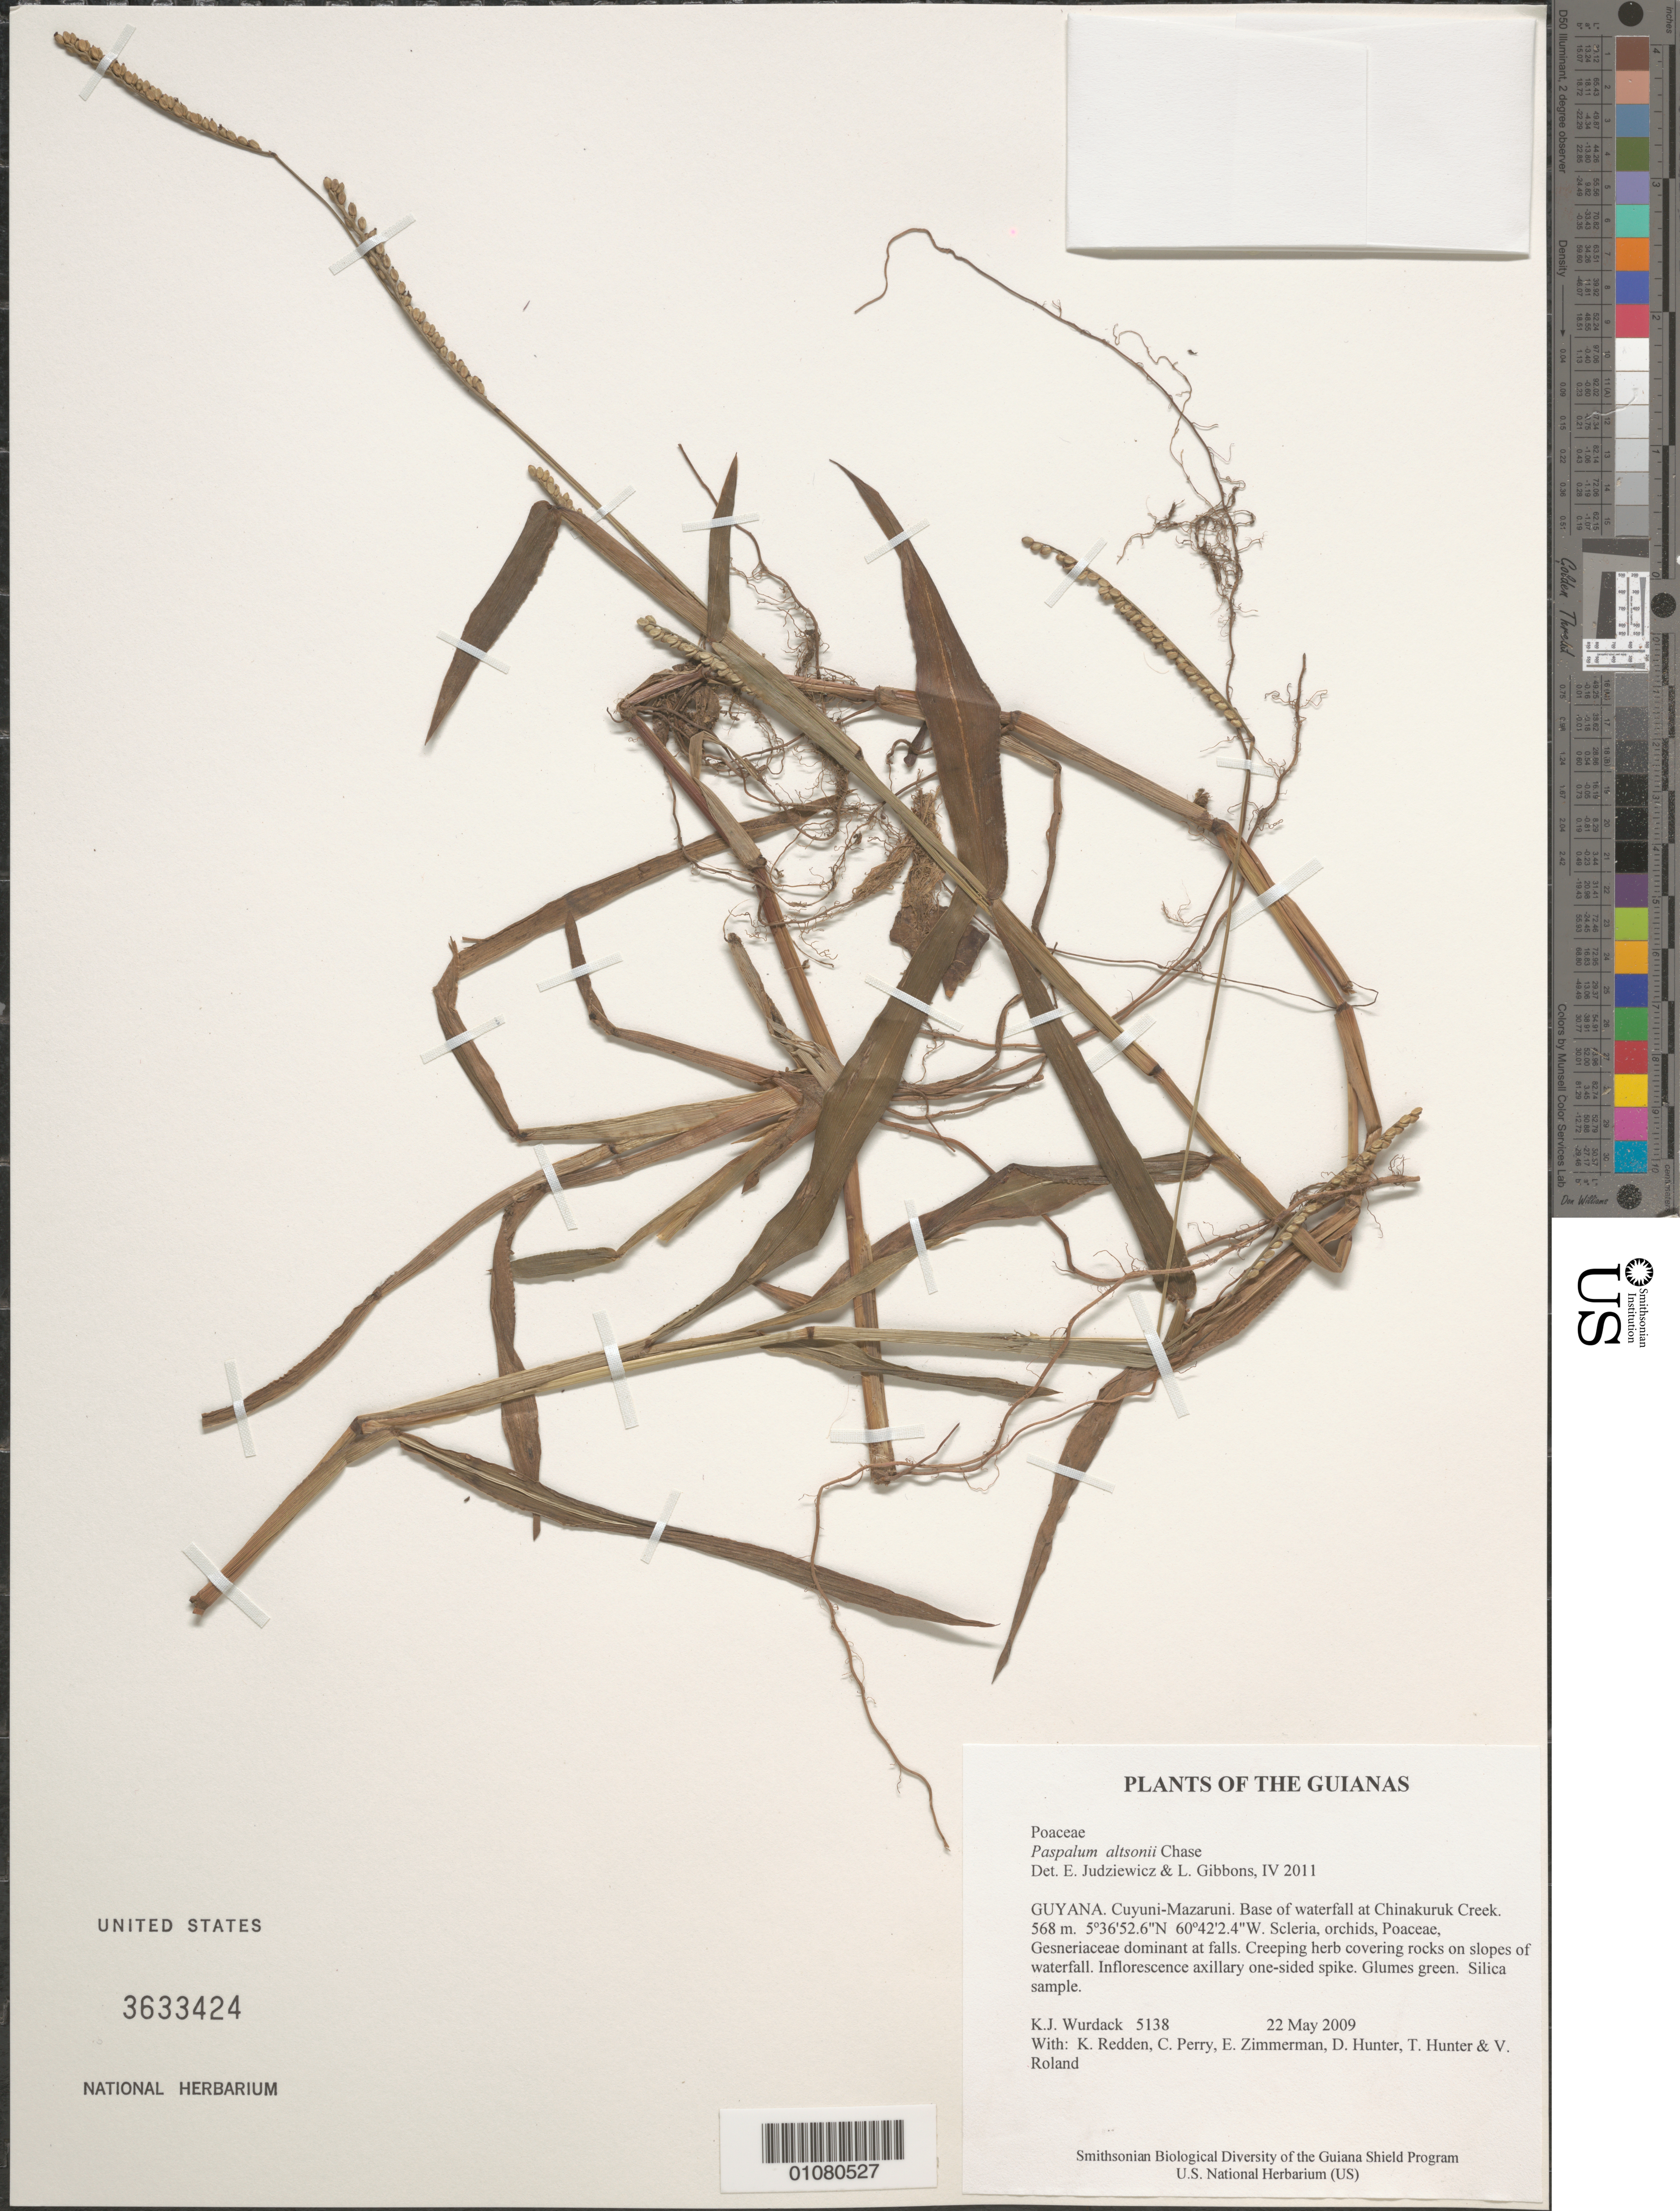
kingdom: Plantae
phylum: Tracheophyta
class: Liliopsida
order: Poales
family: Poaceae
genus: Paspalum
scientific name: Paspalum altsonii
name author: Chase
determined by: Judziewicz, E. J.; Gibbons, L.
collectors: K. Wurdack, K. M. Redden, C. Perry, E. Zimmerman, D. Hunter, T. Hunter & V. Roland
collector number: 5138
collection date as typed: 22 May 2009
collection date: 2009-05-22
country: Guyana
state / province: Cuyuni-Mazaruni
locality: Base of waterfall at Chinakuruk Creek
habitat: Scleria, orchids, Poaceae, Gesneriaceae dominant at falls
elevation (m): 568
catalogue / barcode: US 3633424